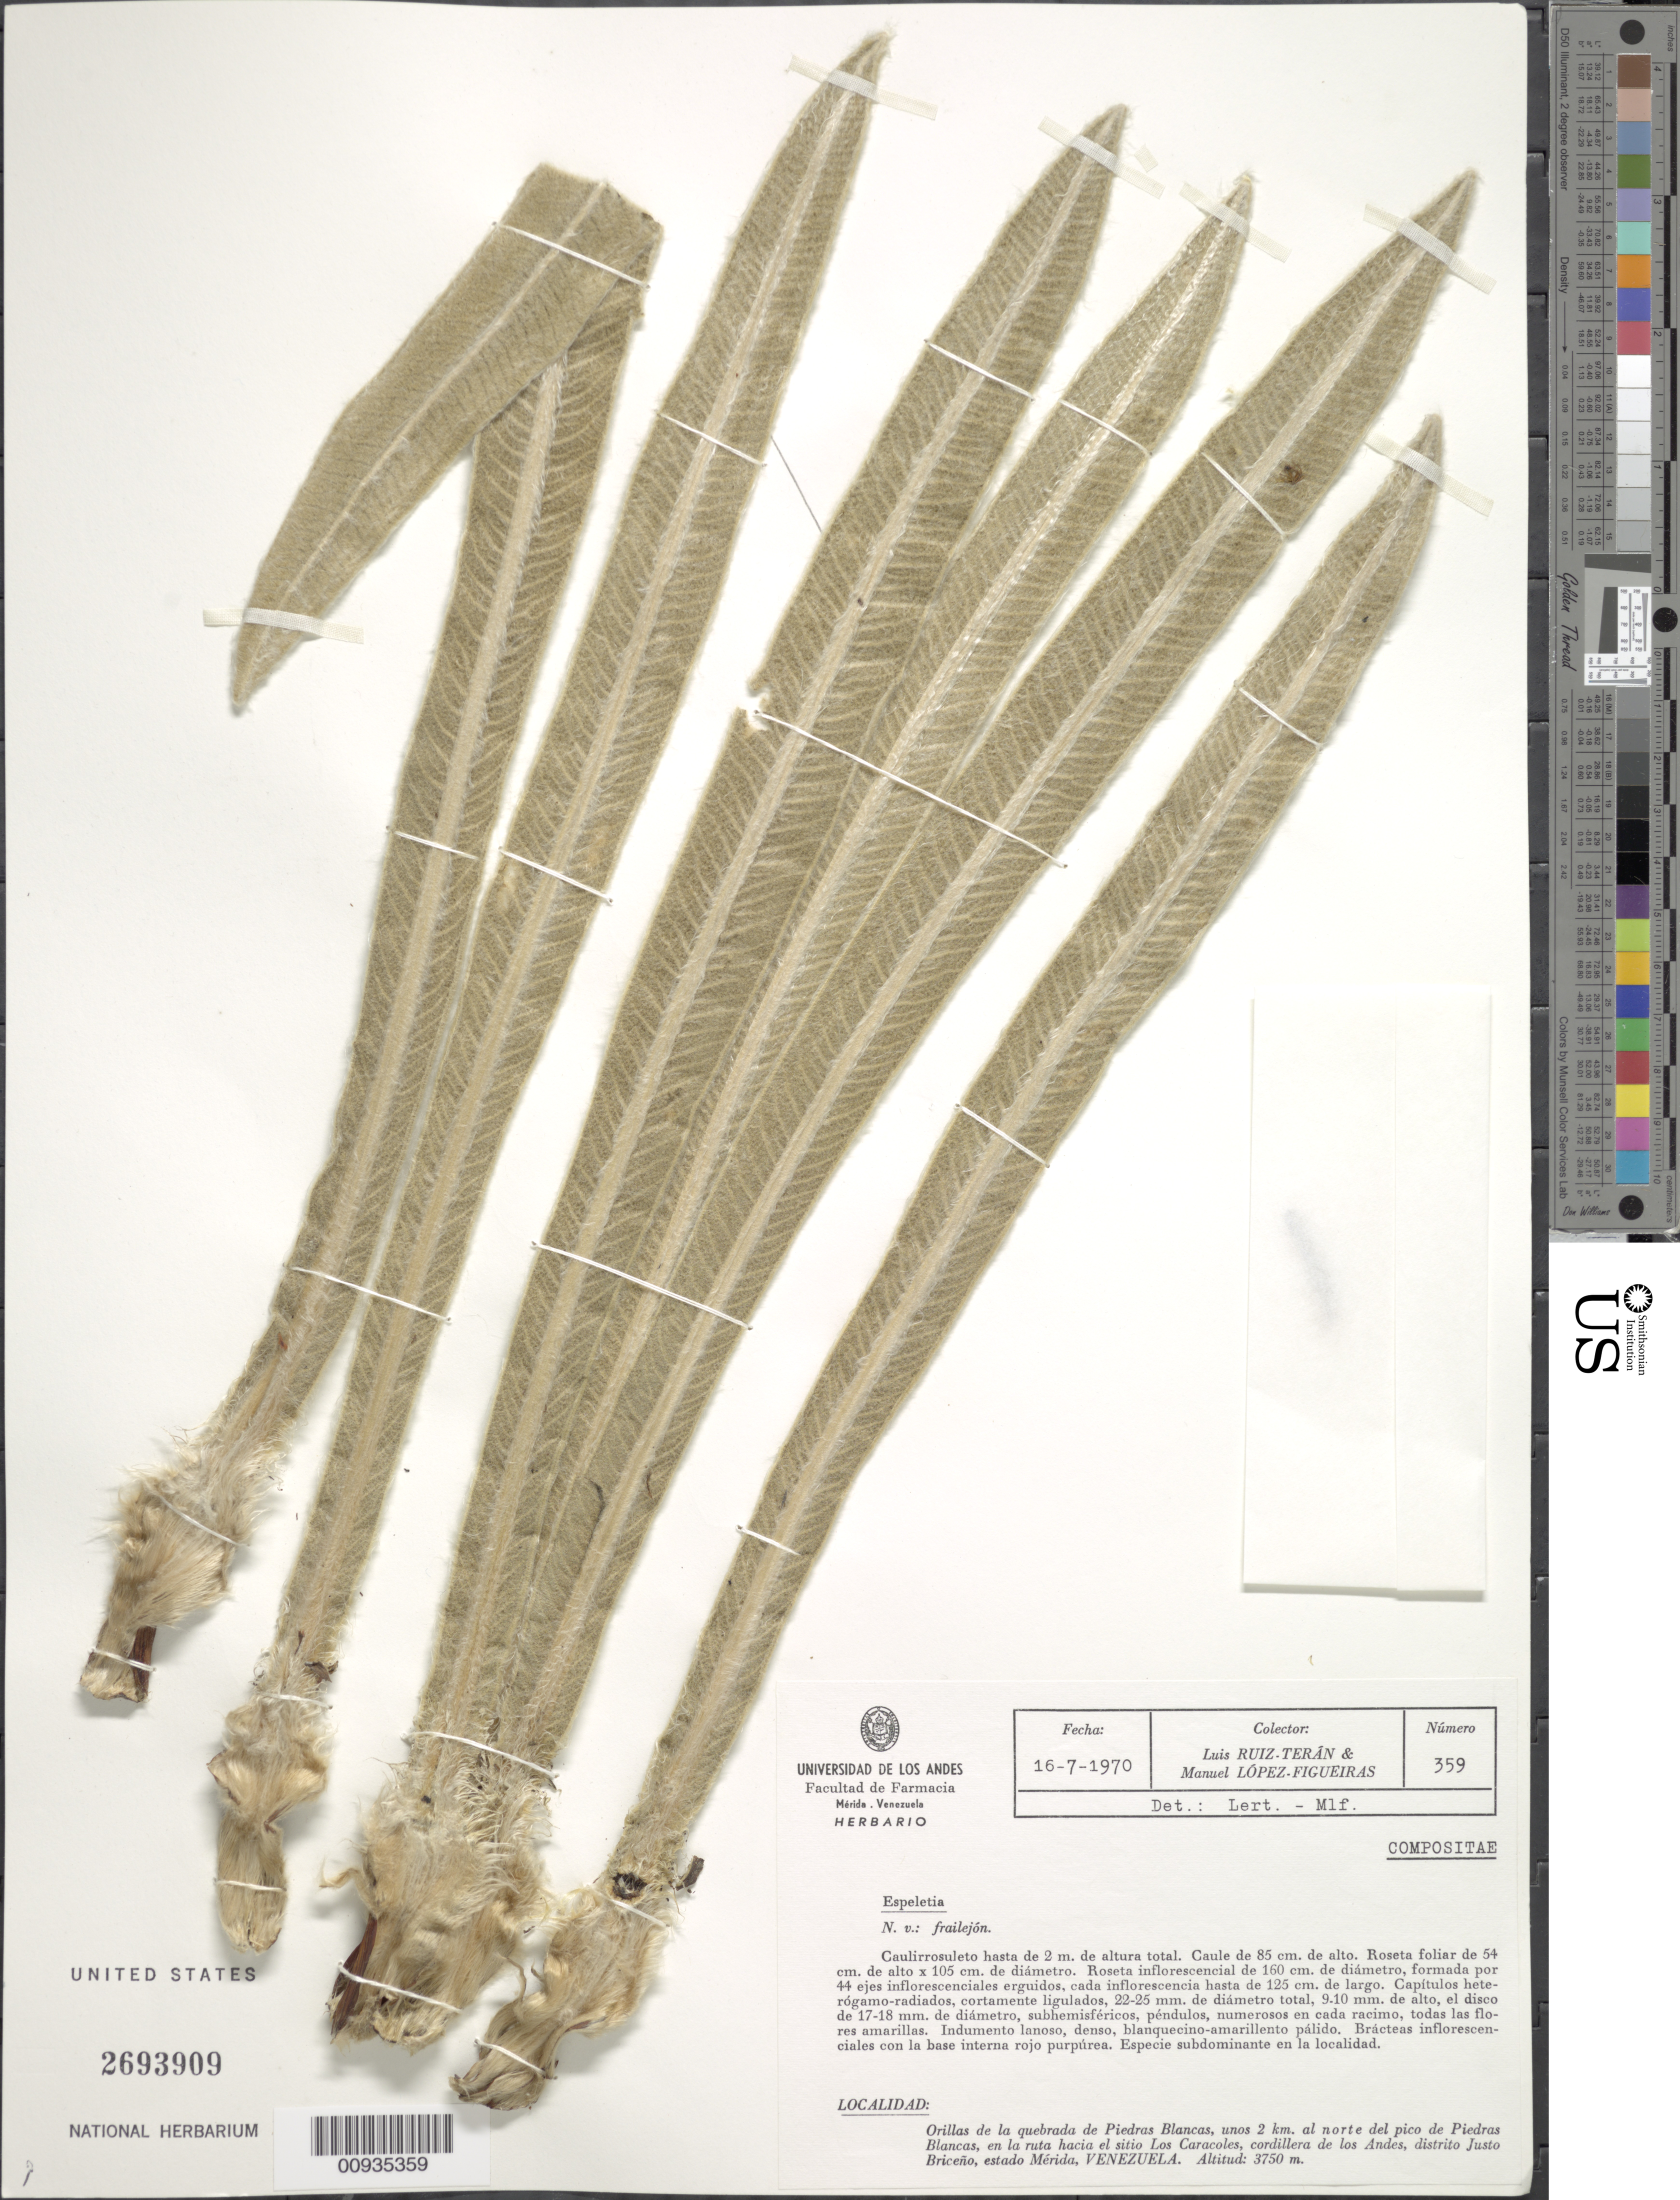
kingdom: Plantae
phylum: Tracheophyta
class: Magnoliopsida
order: Asterales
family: Asteraceae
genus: Coespeletia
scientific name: Coespeletia spicata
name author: (Sch. Bip. ex Wedd.) Cuatrec.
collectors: L. Teran & M. López Figueiras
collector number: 359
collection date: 1970-07-16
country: Venezuela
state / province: Mérida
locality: Orillas de la quebrada de Piedras Blancas, unos 2 km. al norte del pico de Piedras Blancas, en la ruta el sitio Los Caracoles, cordillera de los Andes, distrito Justo Briceno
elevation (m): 3750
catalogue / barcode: US 2693909